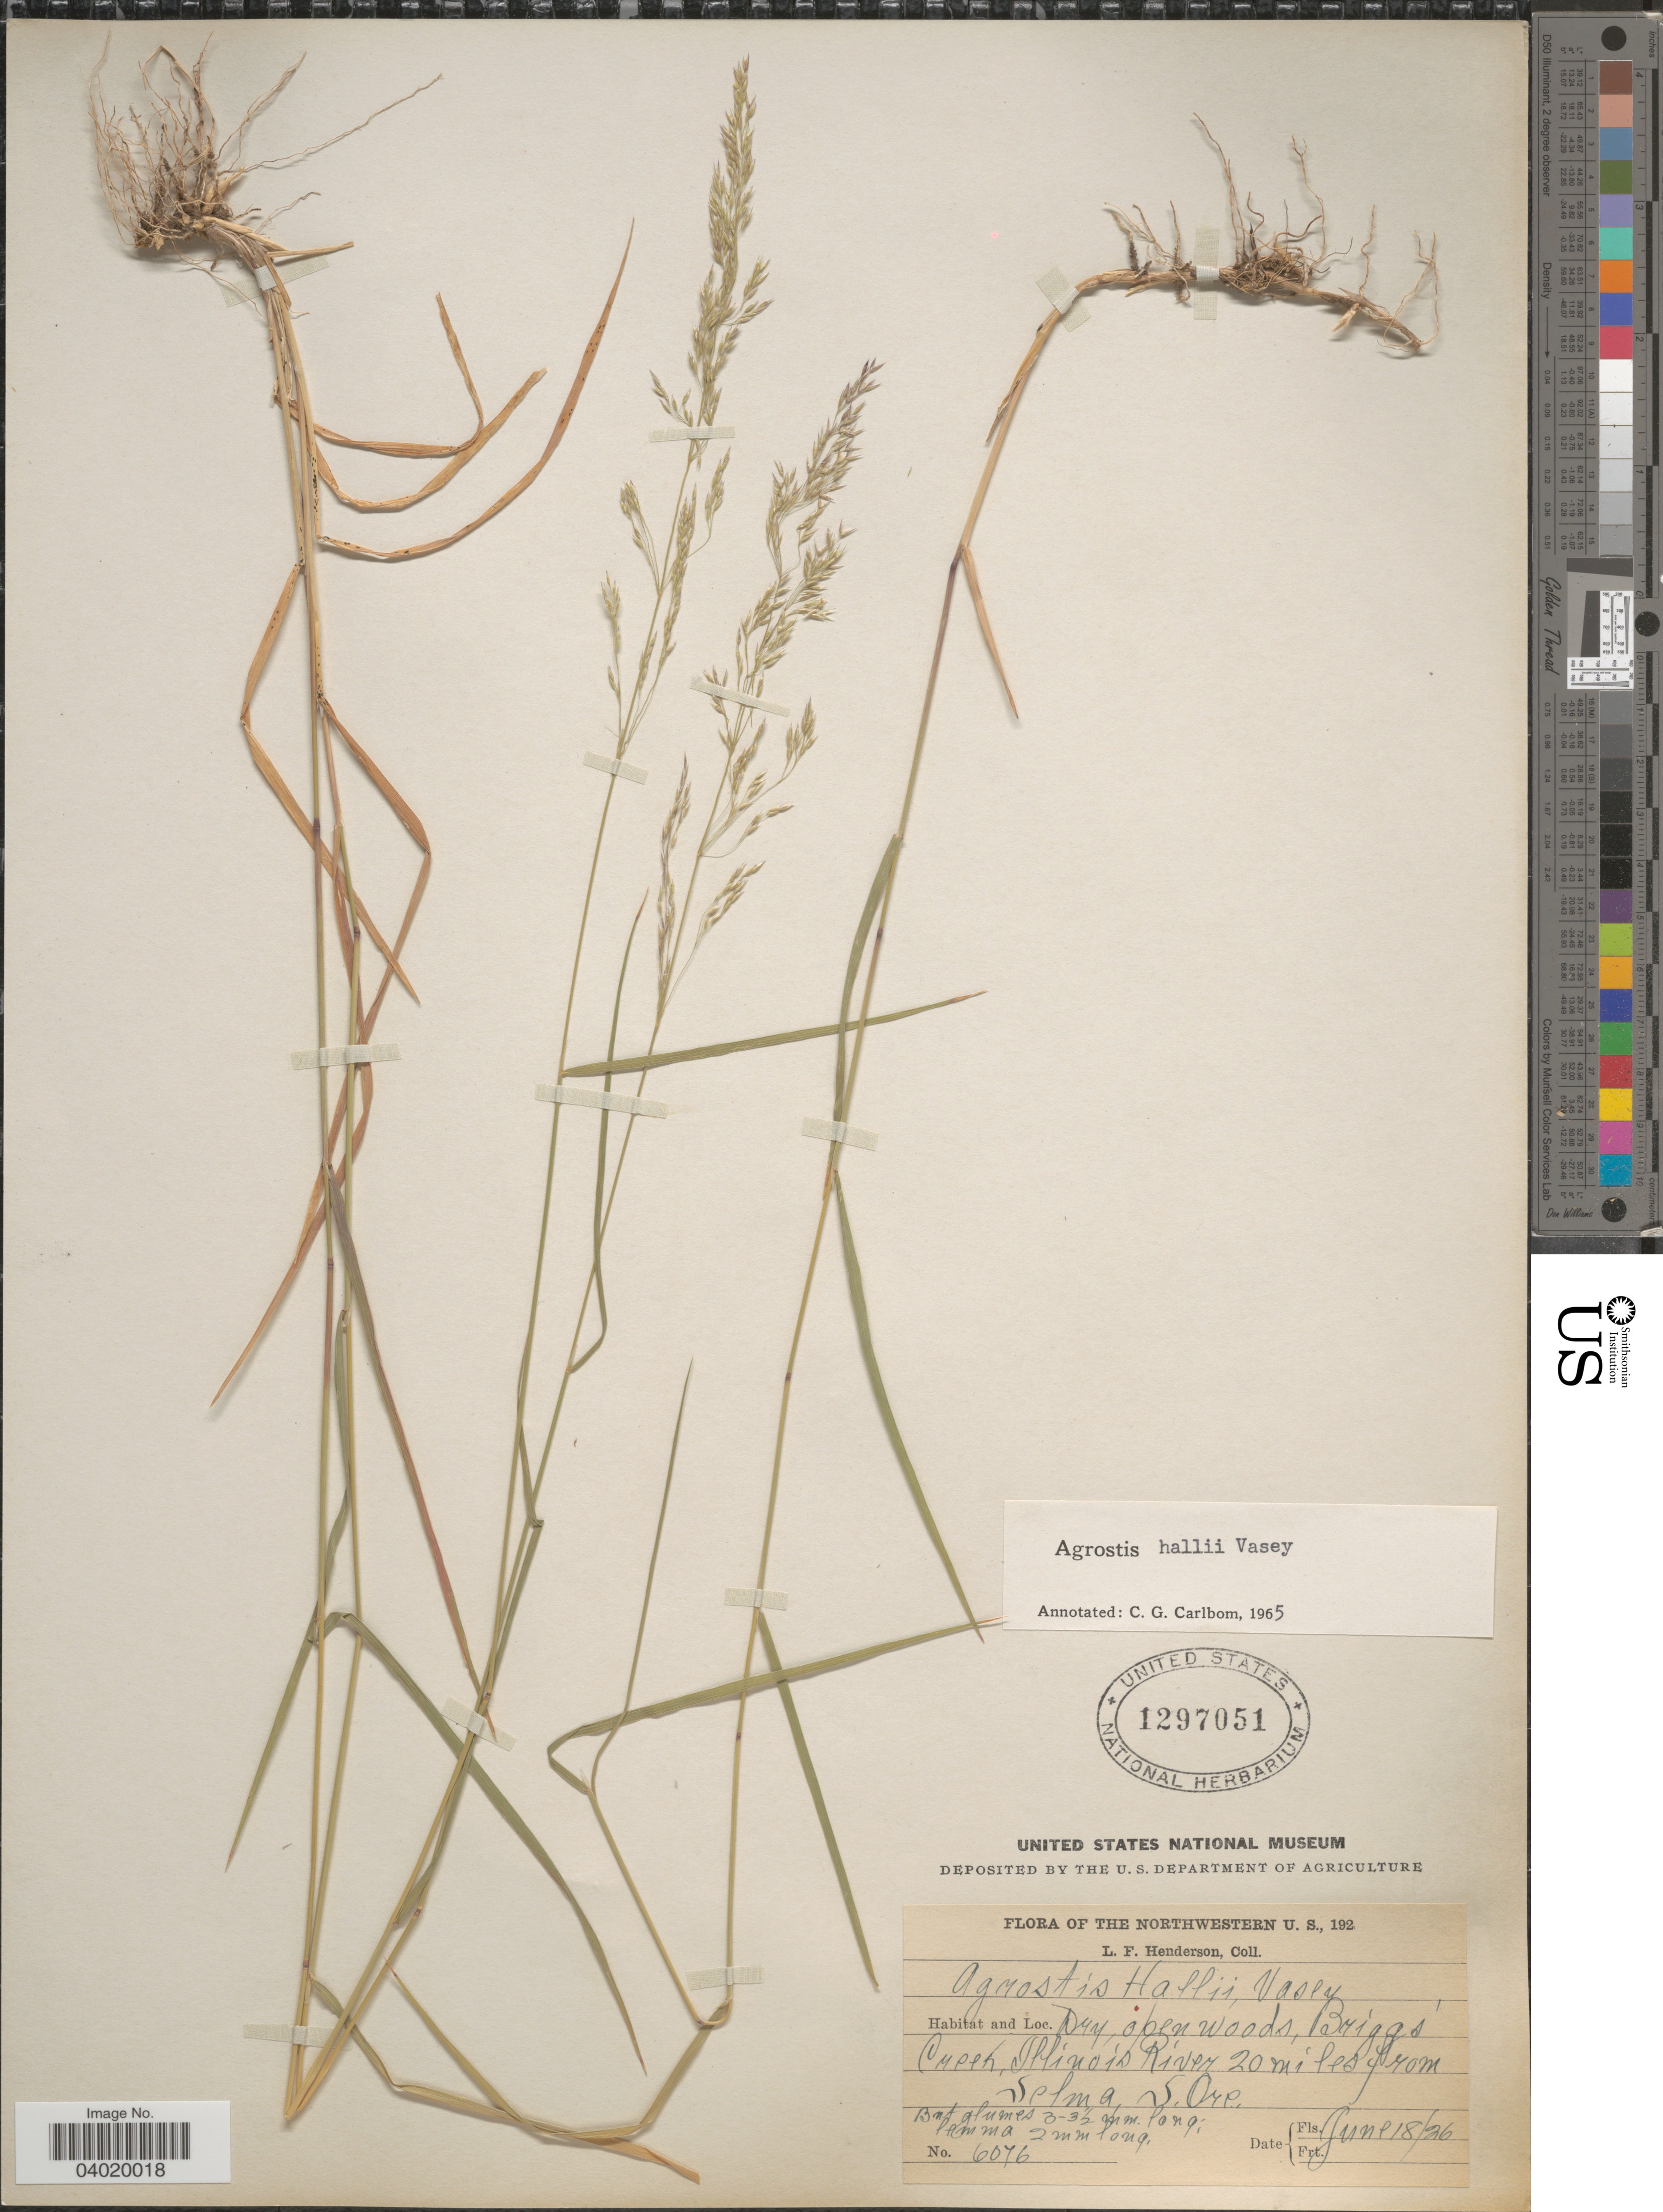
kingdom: Plantae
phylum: Tracheophyta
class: Liliopsida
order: Poales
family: Poaceae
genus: Agrostis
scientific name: Agrostis hallii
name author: Vasey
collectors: L. Henderson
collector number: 6076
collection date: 1926-06-18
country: United States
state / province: Oregon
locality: Northwestern U. S. Dry, open woods, Brigg's Creek, Illinois River 20 miles from Selma, S. Ore.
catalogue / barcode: US 1297051